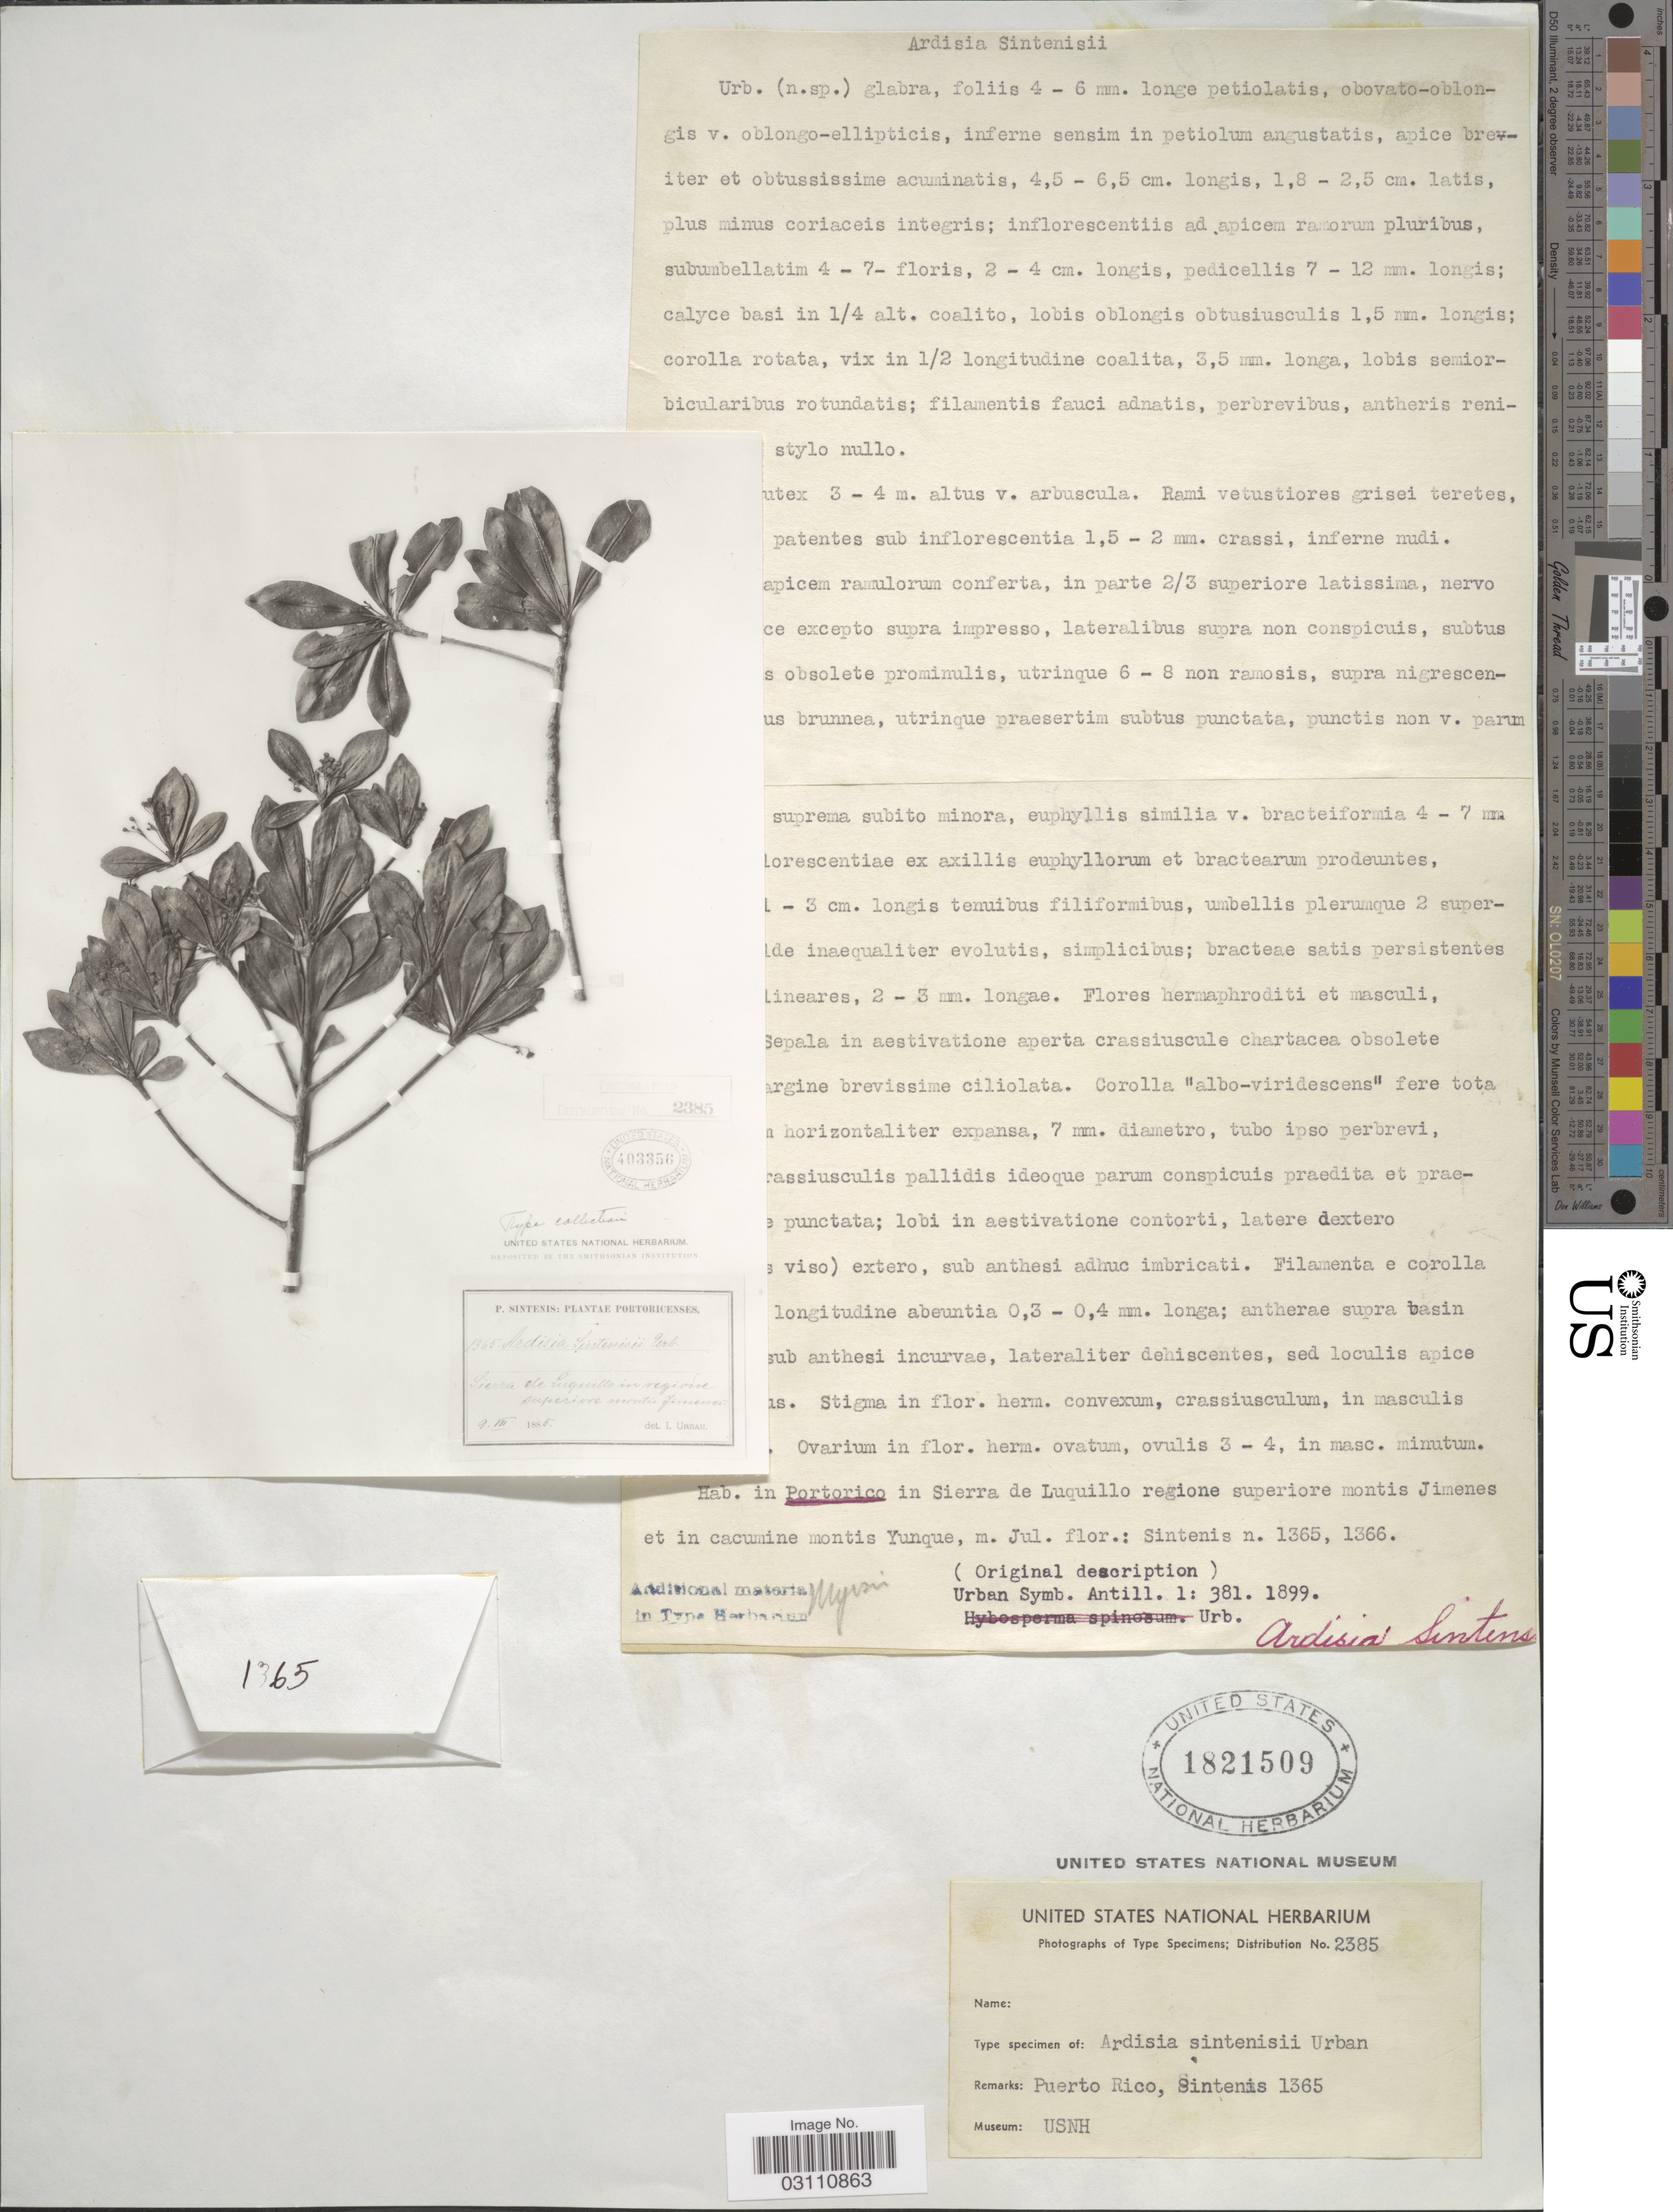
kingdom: Plantae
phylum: Tracheophyta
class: Magnoliopsida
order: Ericales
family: Primulaceae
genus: Ardisia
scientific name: Ardisia sintenisii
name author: Urb.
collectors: P. Sintenis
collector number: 1365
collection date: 1885-03-09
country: Puerto Rico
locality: Portoricensis. Sierra de Luquillo in regione superiore montis Jimenes.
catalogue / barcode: US 403356